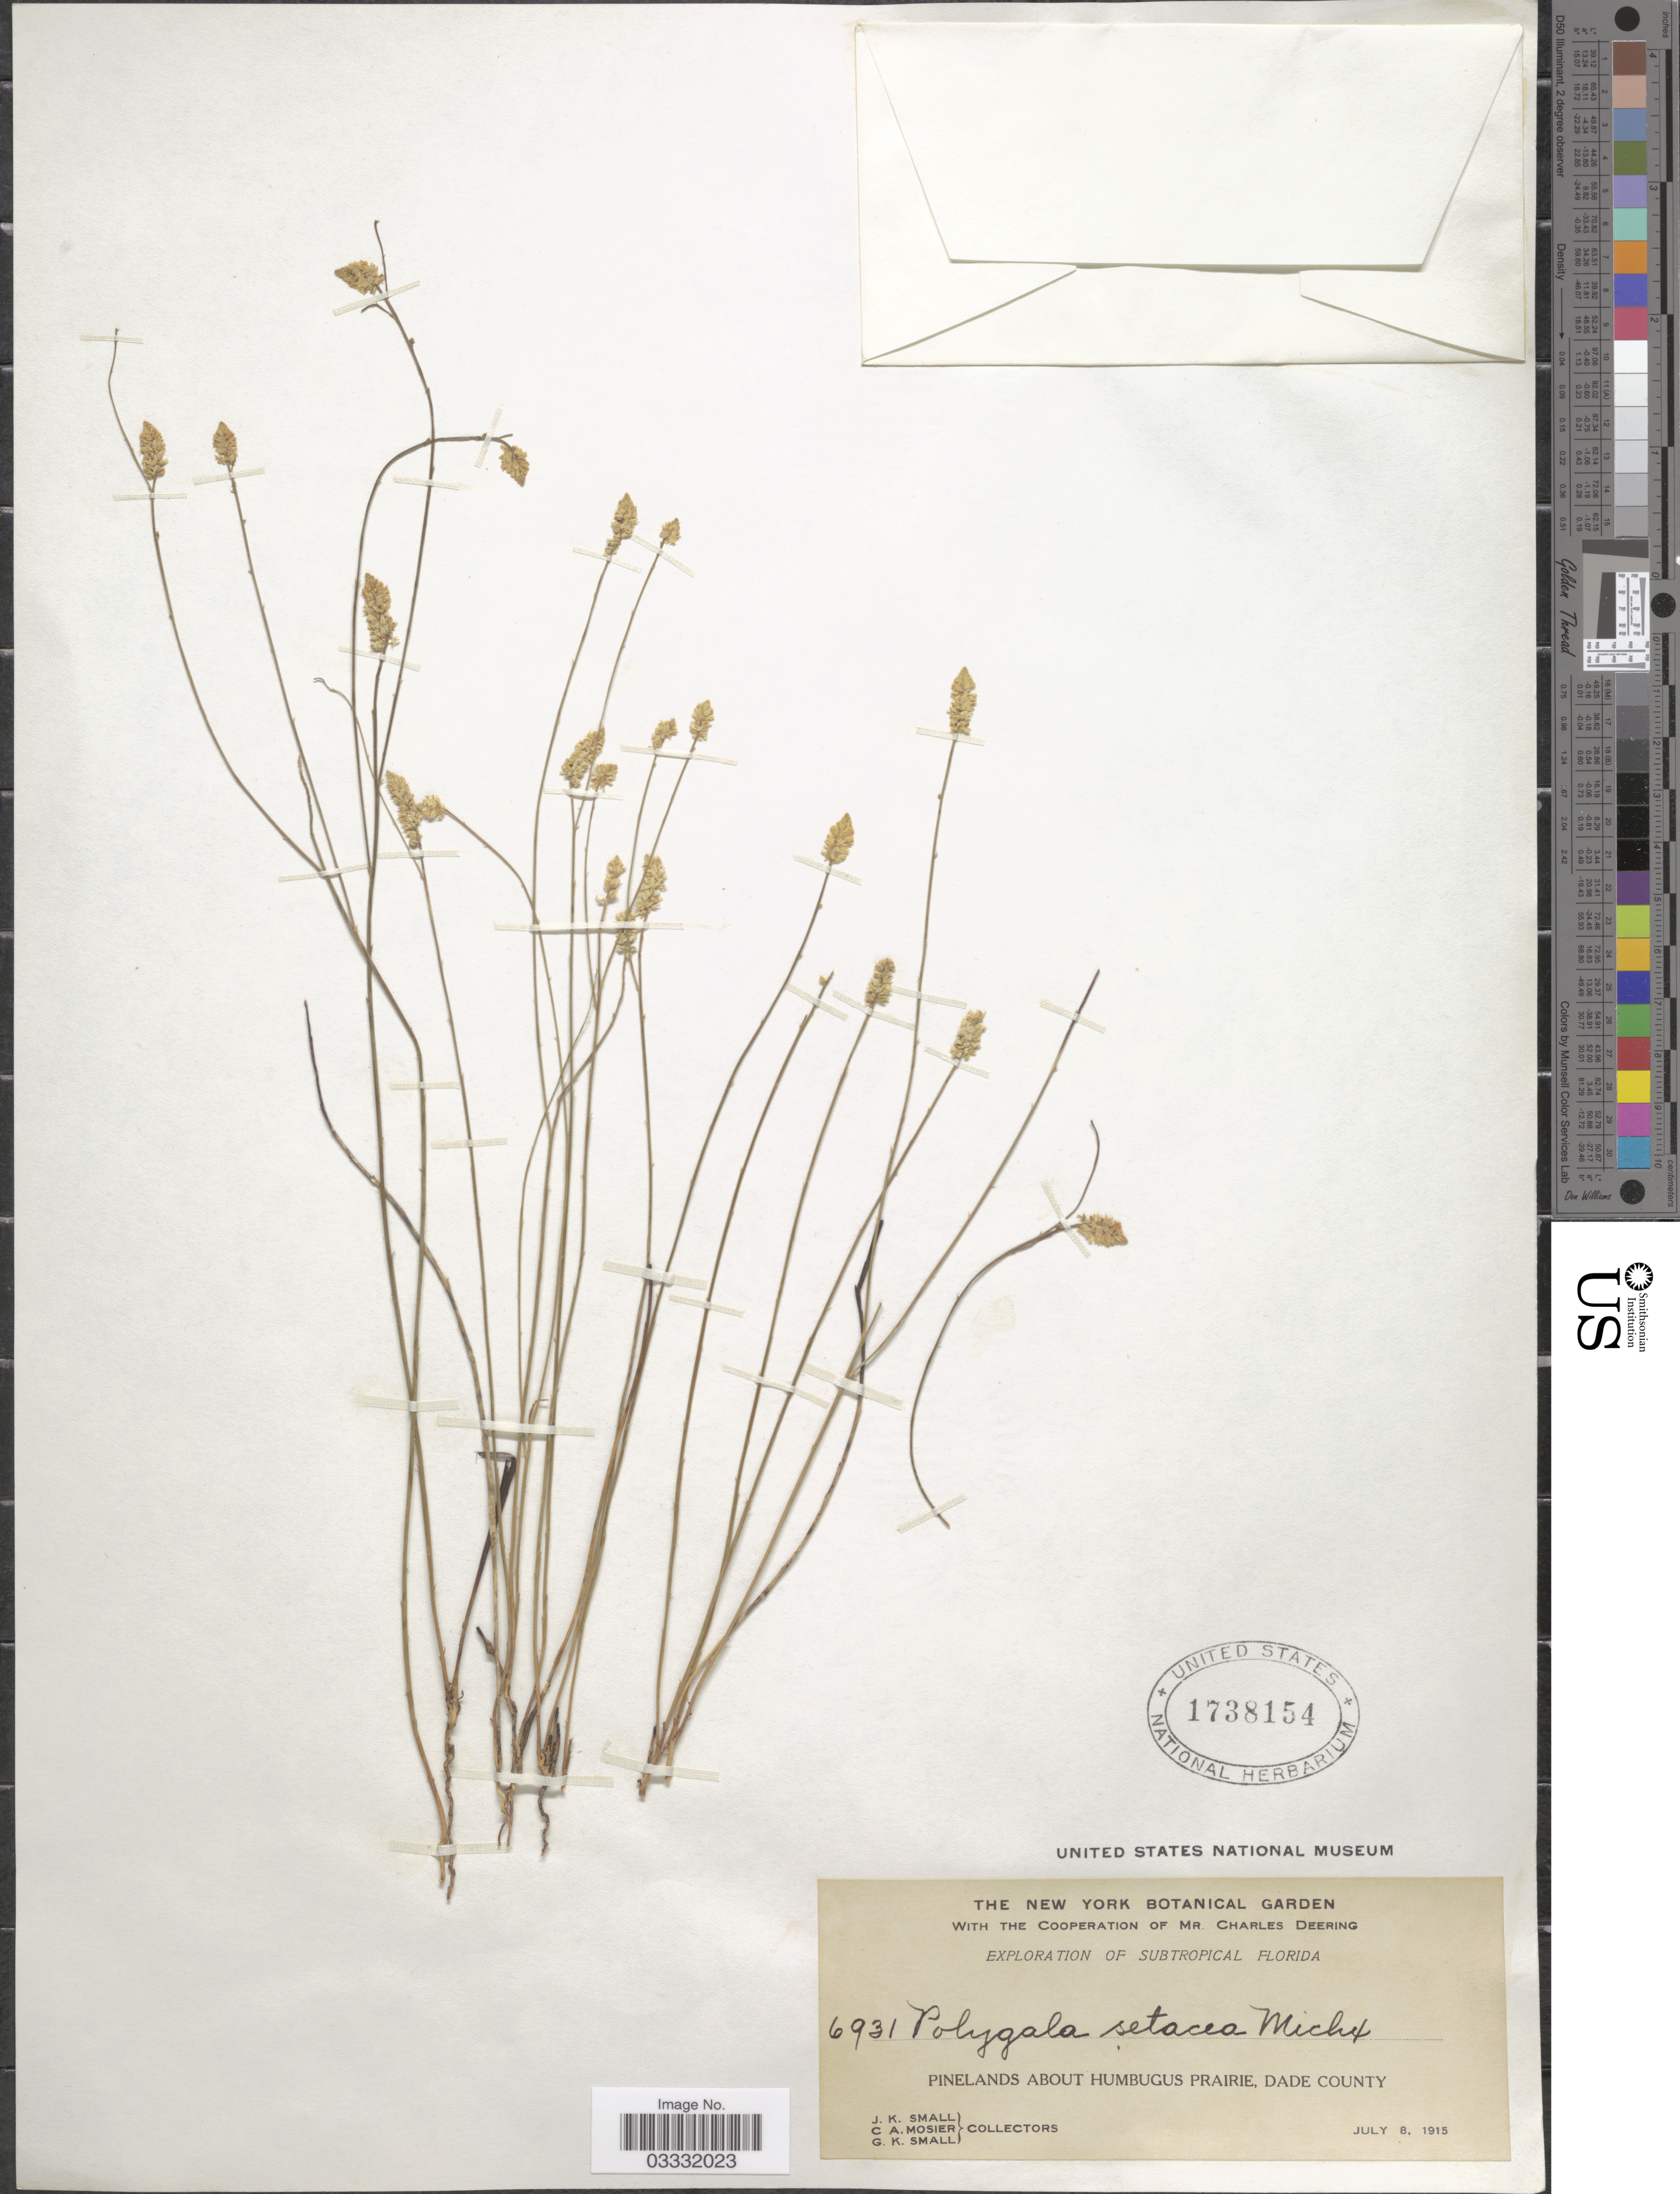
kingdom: Plantae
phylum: Tracheophyta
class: Magnoliopsida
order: Fabales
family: Polygalaceae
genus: Polygala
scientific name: Polygala setacea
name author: Michx.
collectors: J. K. Small, C. A. Mosier & G. K. Small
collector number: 6931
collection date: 1915-07-08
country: United States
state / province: Florida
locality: Subtropical Florida. Pinelands about Humbugus Prairie, Dade County.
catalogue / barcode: US 1738154